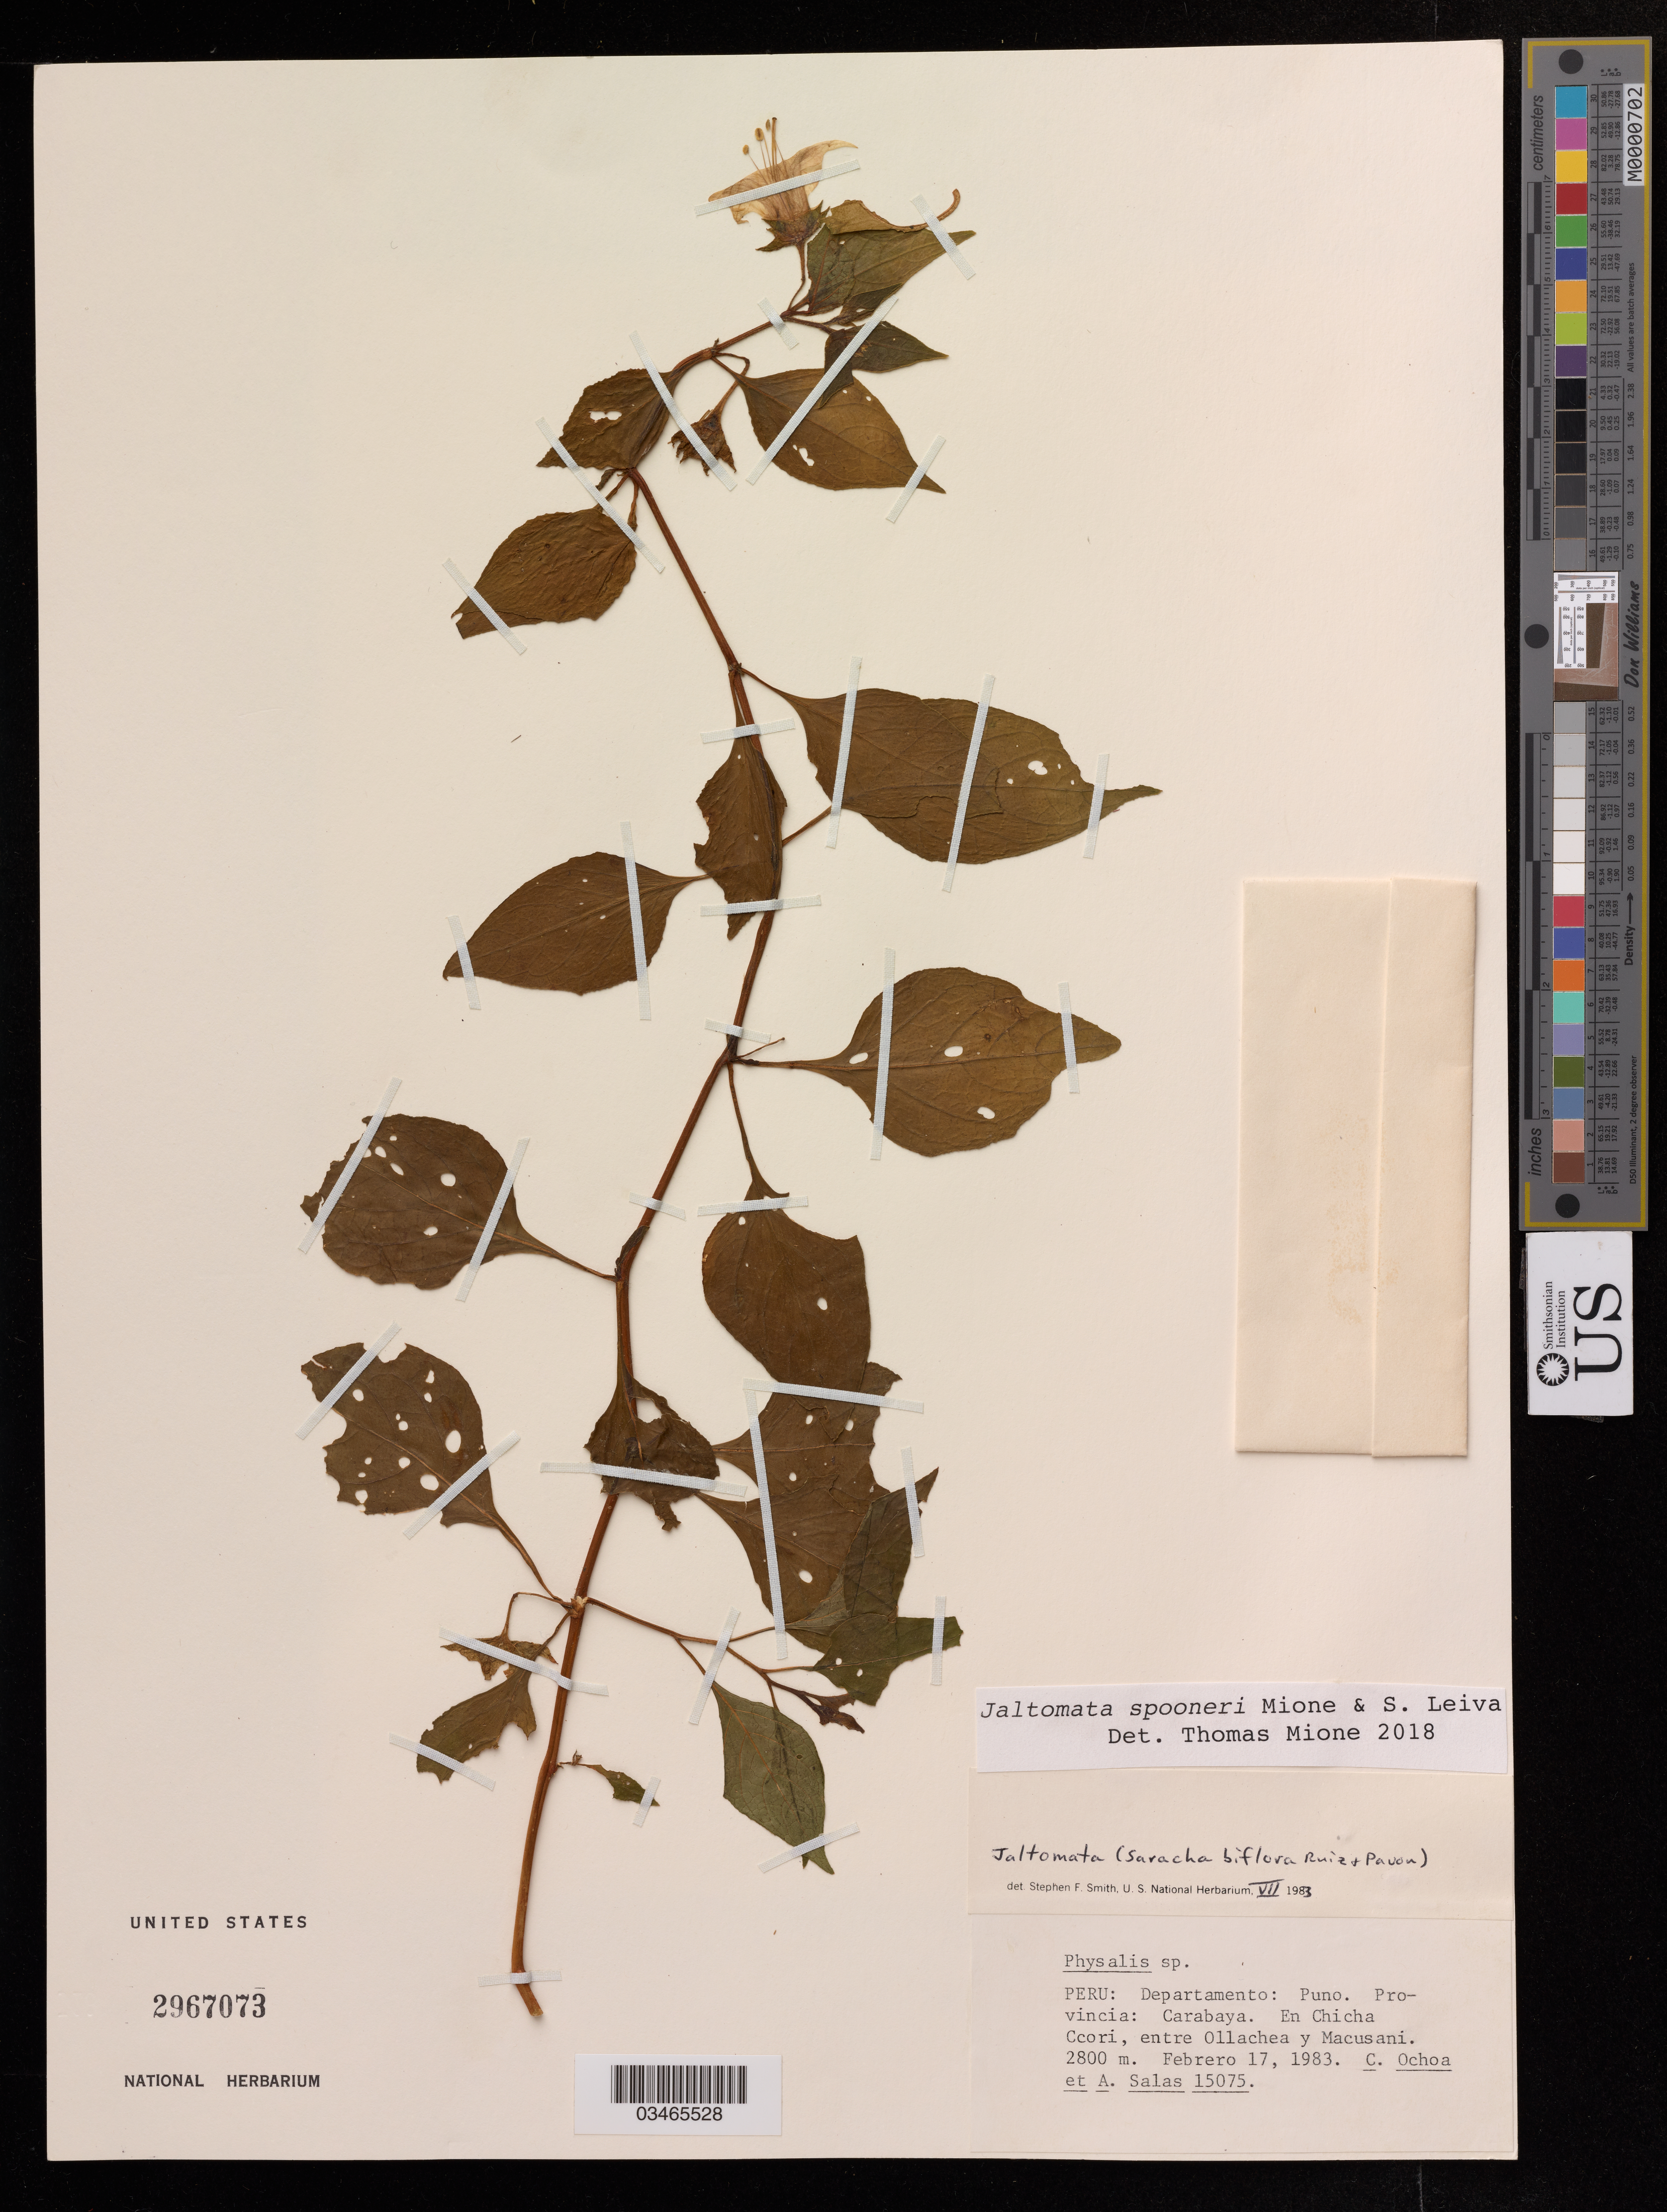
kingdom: Plantae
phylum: Tracheophyta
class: Magnoliopsida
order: Solanales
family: Solanaceae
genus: Jaltomata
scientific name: Jaltomata spooneri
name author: Mione & S. Leiva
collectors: C. Ochoa & A. Salas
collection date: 1983-02-17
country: Peru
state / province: Puno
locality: Provincia: Carabaya, En Chicha Ccori, entre Ollache ay Macusani.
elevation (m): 2800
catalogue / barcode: US 2967073